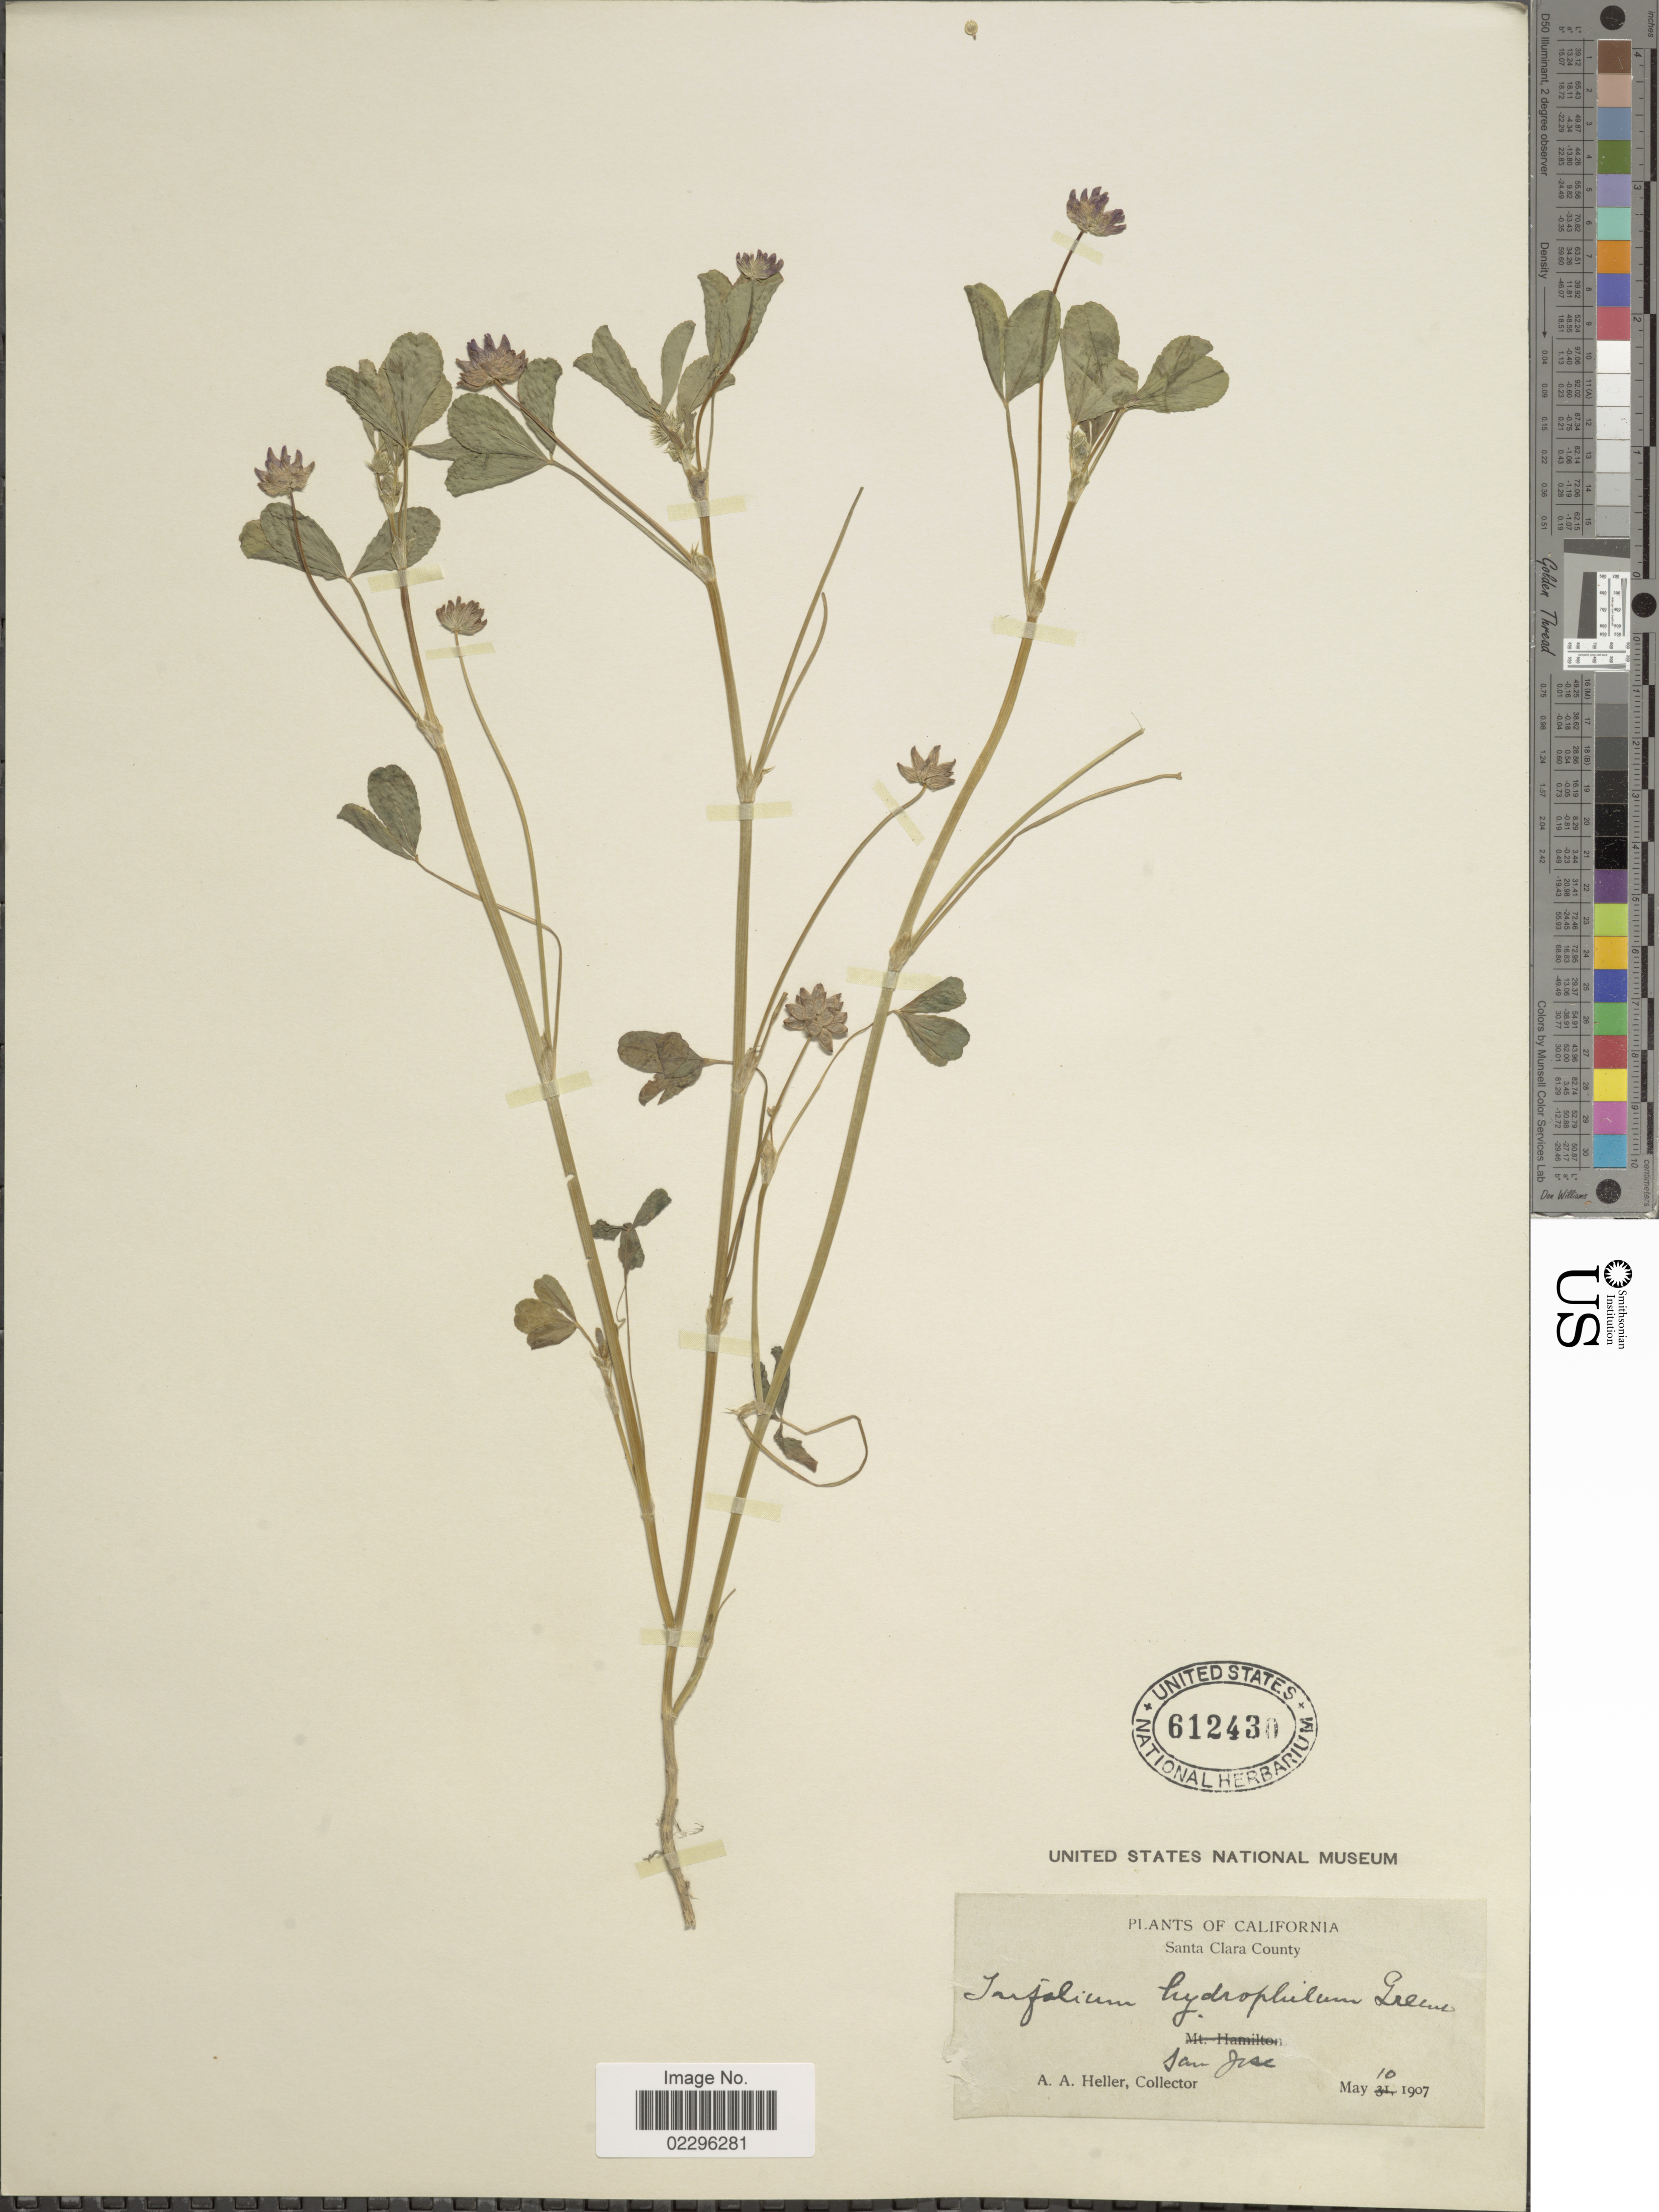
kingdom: Plantae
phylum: Tracheophyta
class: Magnoliopsida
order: Fabales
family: Fabaceae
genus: Trifolium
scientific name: Trifolium depauperatum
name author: Desv.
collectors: A. A. Heller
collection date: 1907-05-10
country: United States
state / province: California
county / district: Santa Clara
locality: Santa Clara County. San Jose.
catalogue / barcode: US 612430